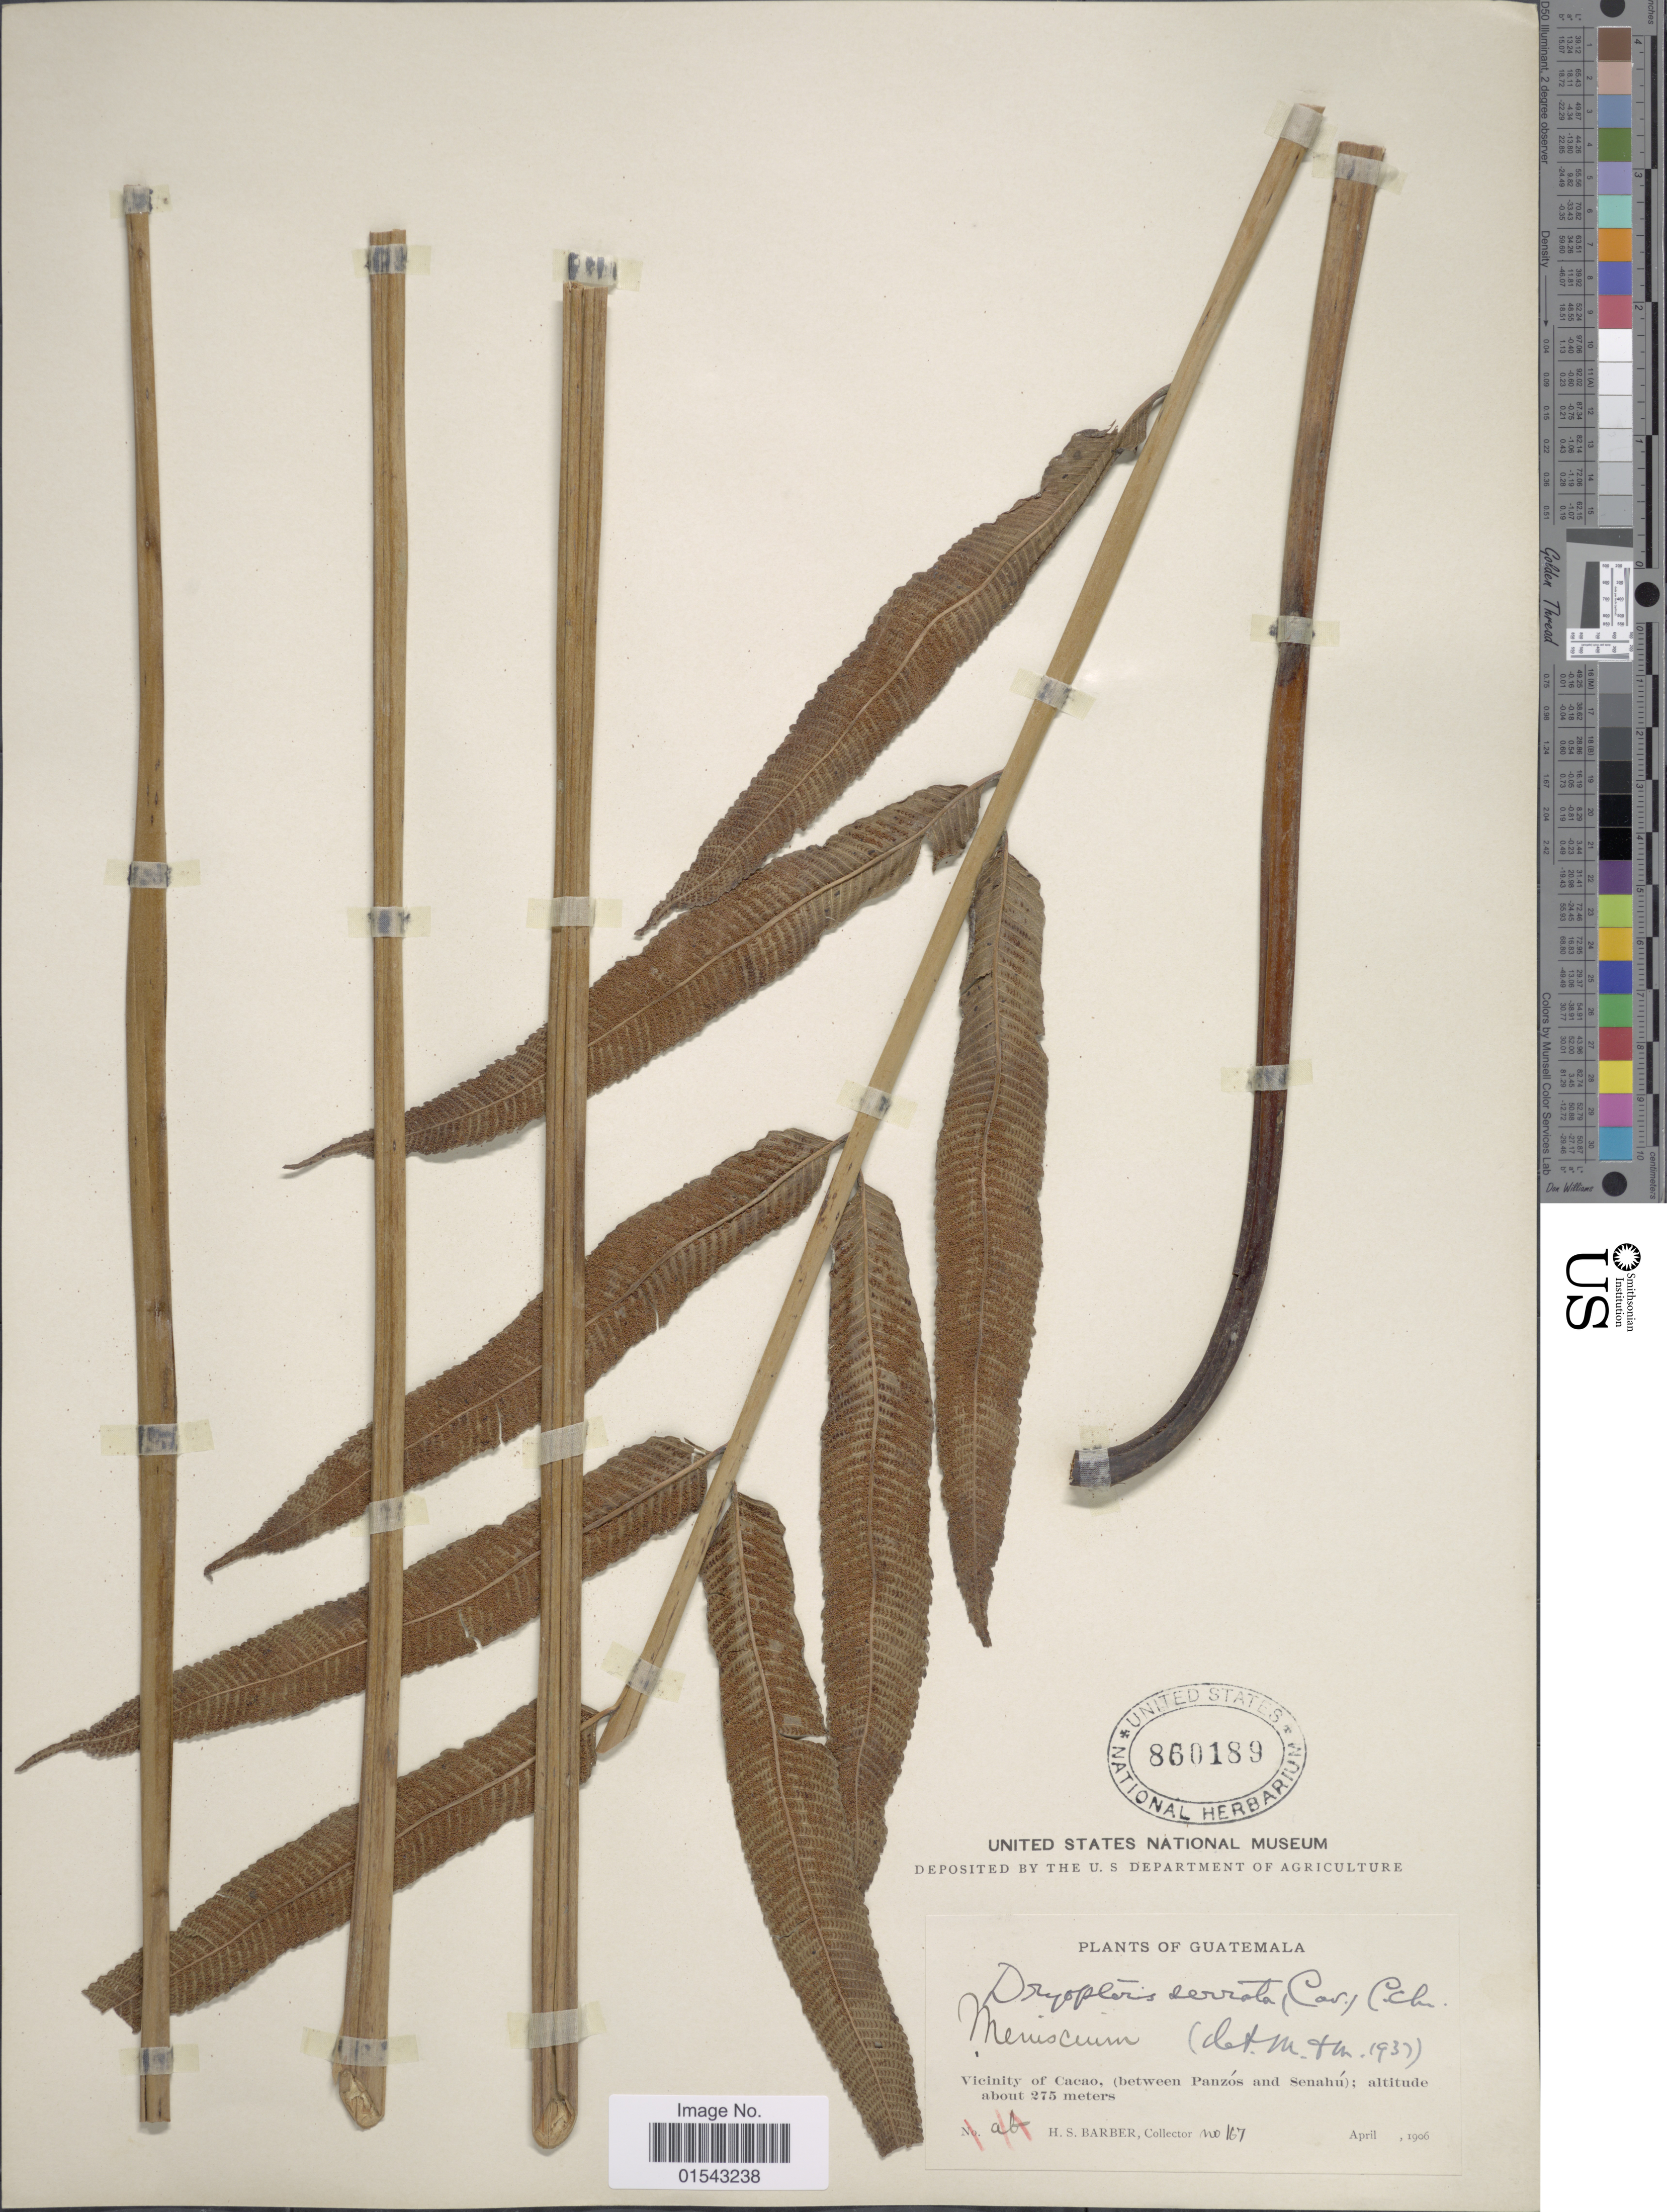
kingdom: Plantae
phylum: Tracheophyta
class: Polypodiopsida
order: Polypodiales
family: Thelypteridaceae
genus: Meniscium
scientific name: Meniscium serratum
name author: Cav.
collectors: H. Barber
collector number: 167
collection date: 1906-04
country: Guatemala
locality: Guatemala, vicinity of Cacao, (between Panzos and Senahu)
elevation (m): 275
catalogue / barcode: US 860189